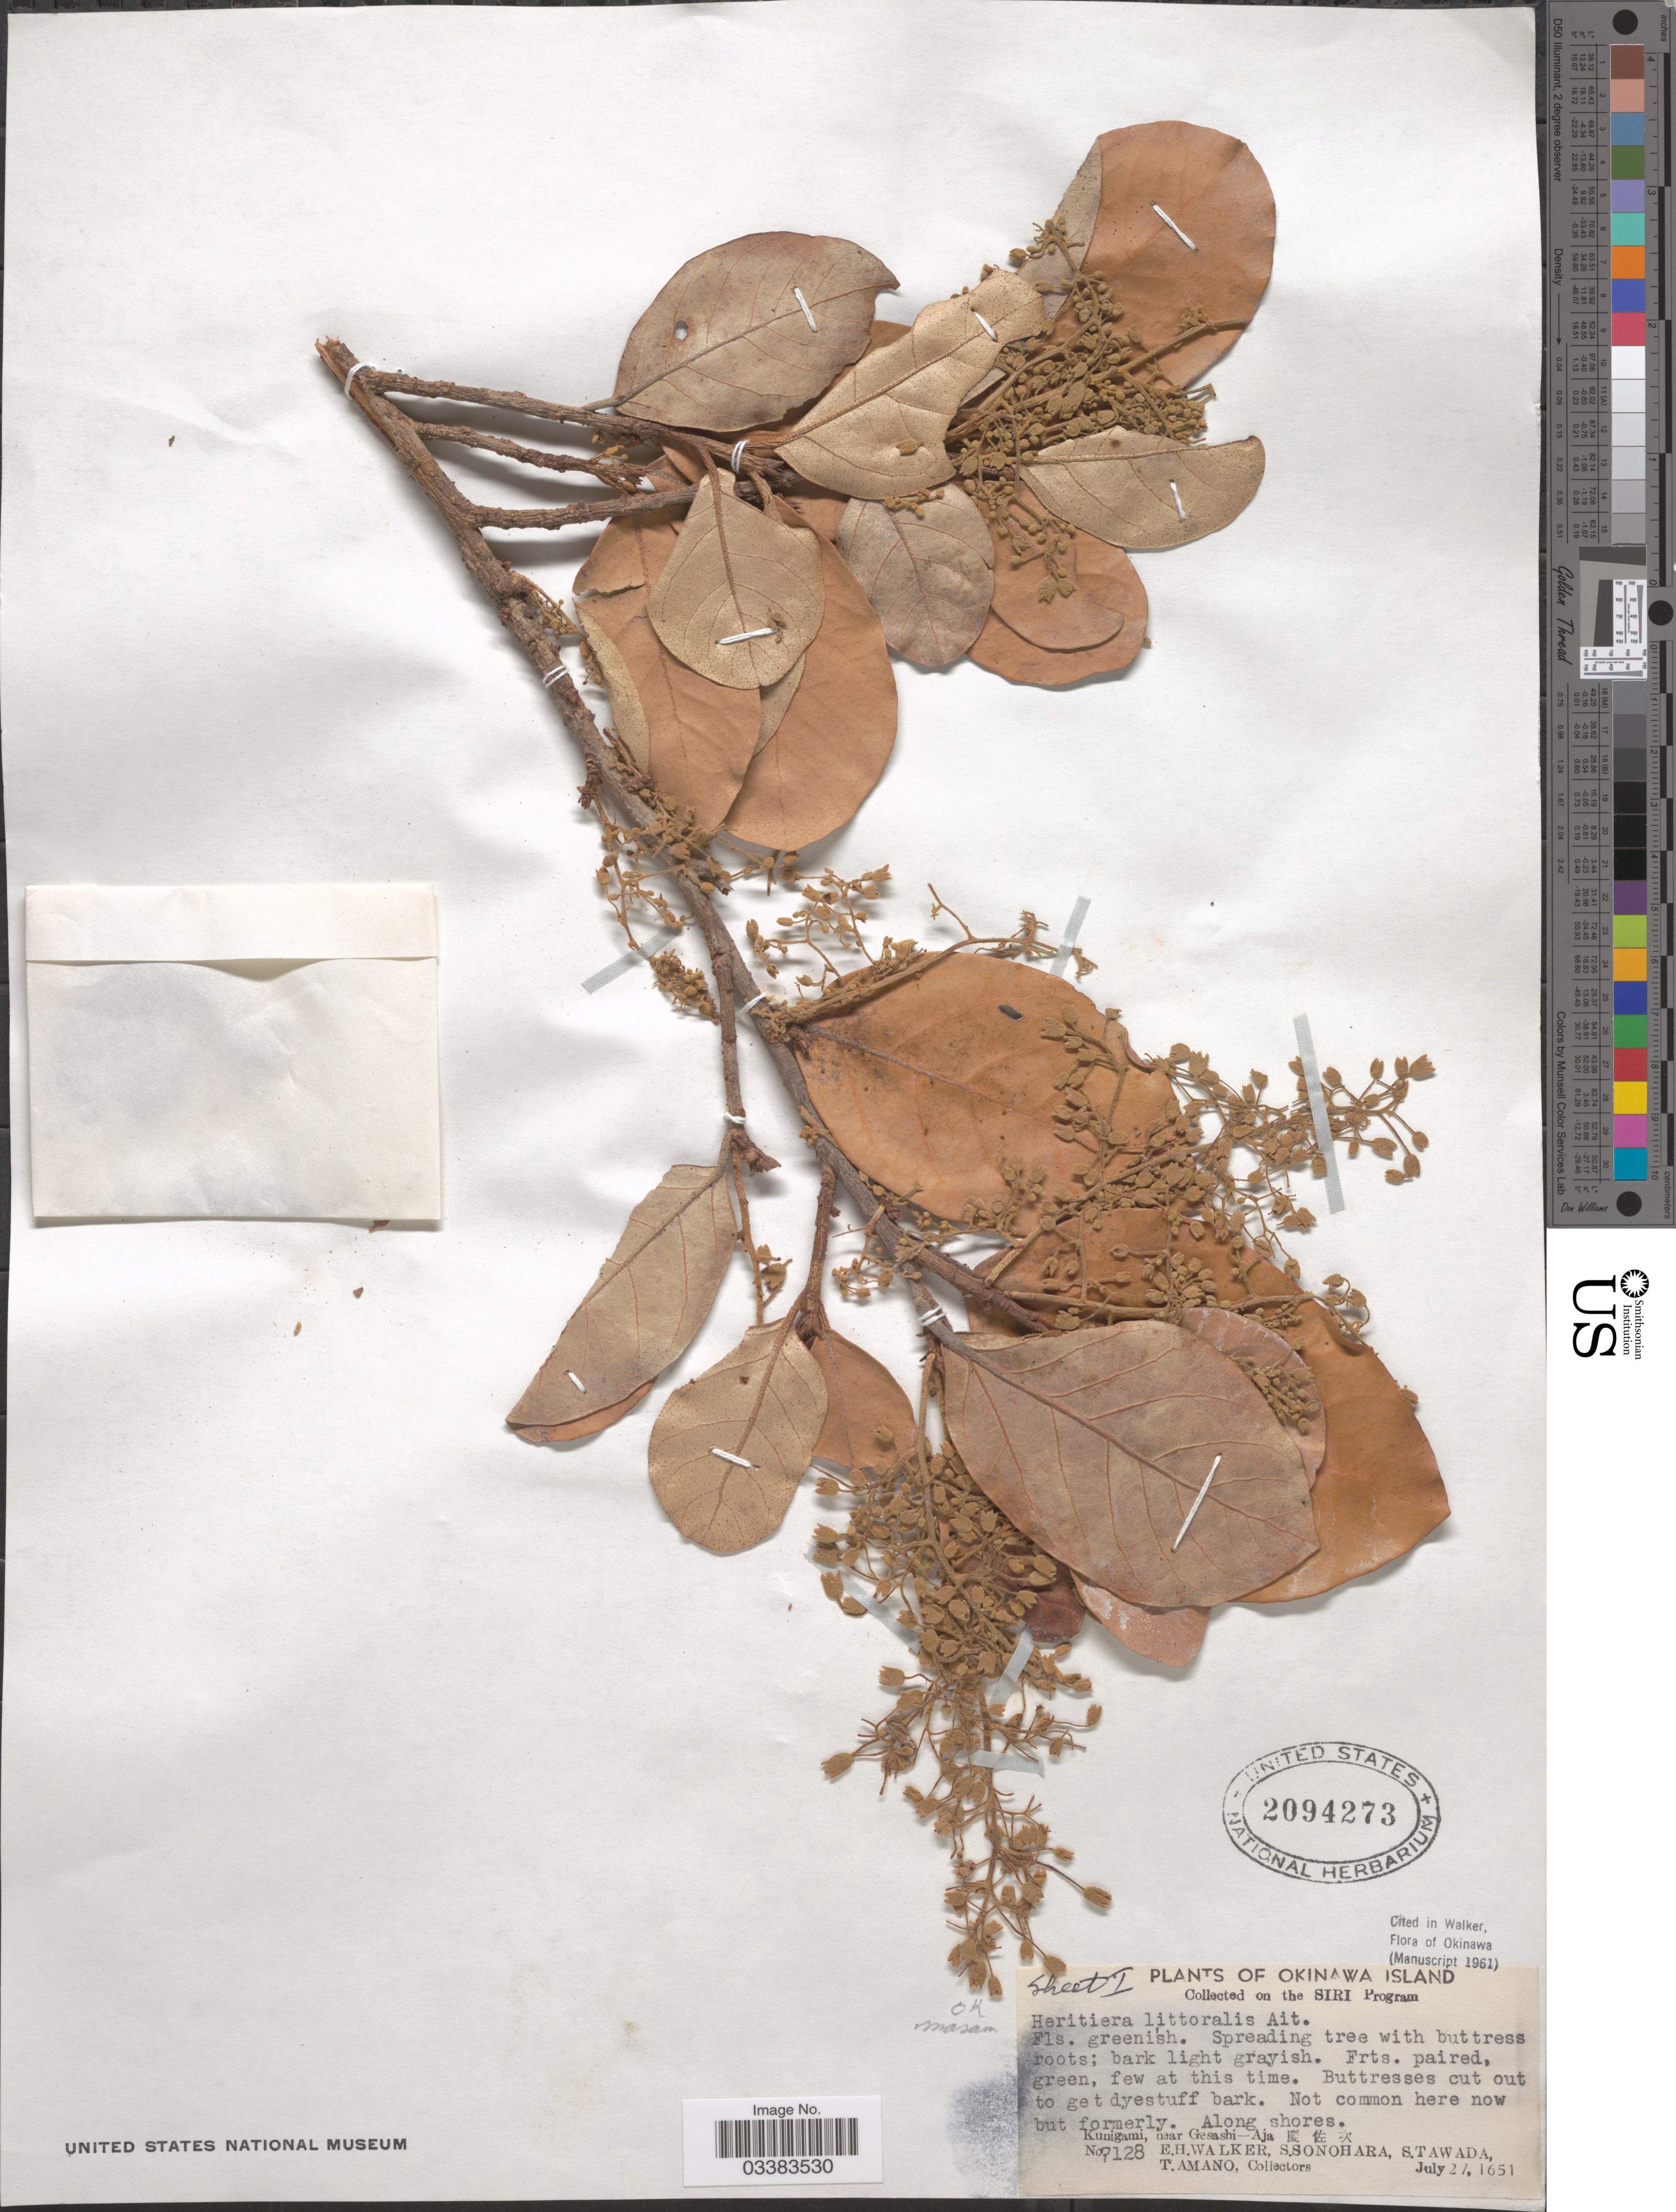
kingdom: Plantae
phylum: Tracheophyta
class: Magnoliopsida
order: Malvales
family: Malvaceae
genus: Heritiera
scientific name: Heritiera littoralis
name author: Aiton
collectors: E. H. Walker, S. Sonohara, S. Tawada & T. Amano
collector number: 7128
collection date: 1851-07-27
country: Japan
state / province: Okinawa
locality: Okinawa Island. Kunigami, near Gesashi - Aja. X.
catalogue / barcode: US 2094273